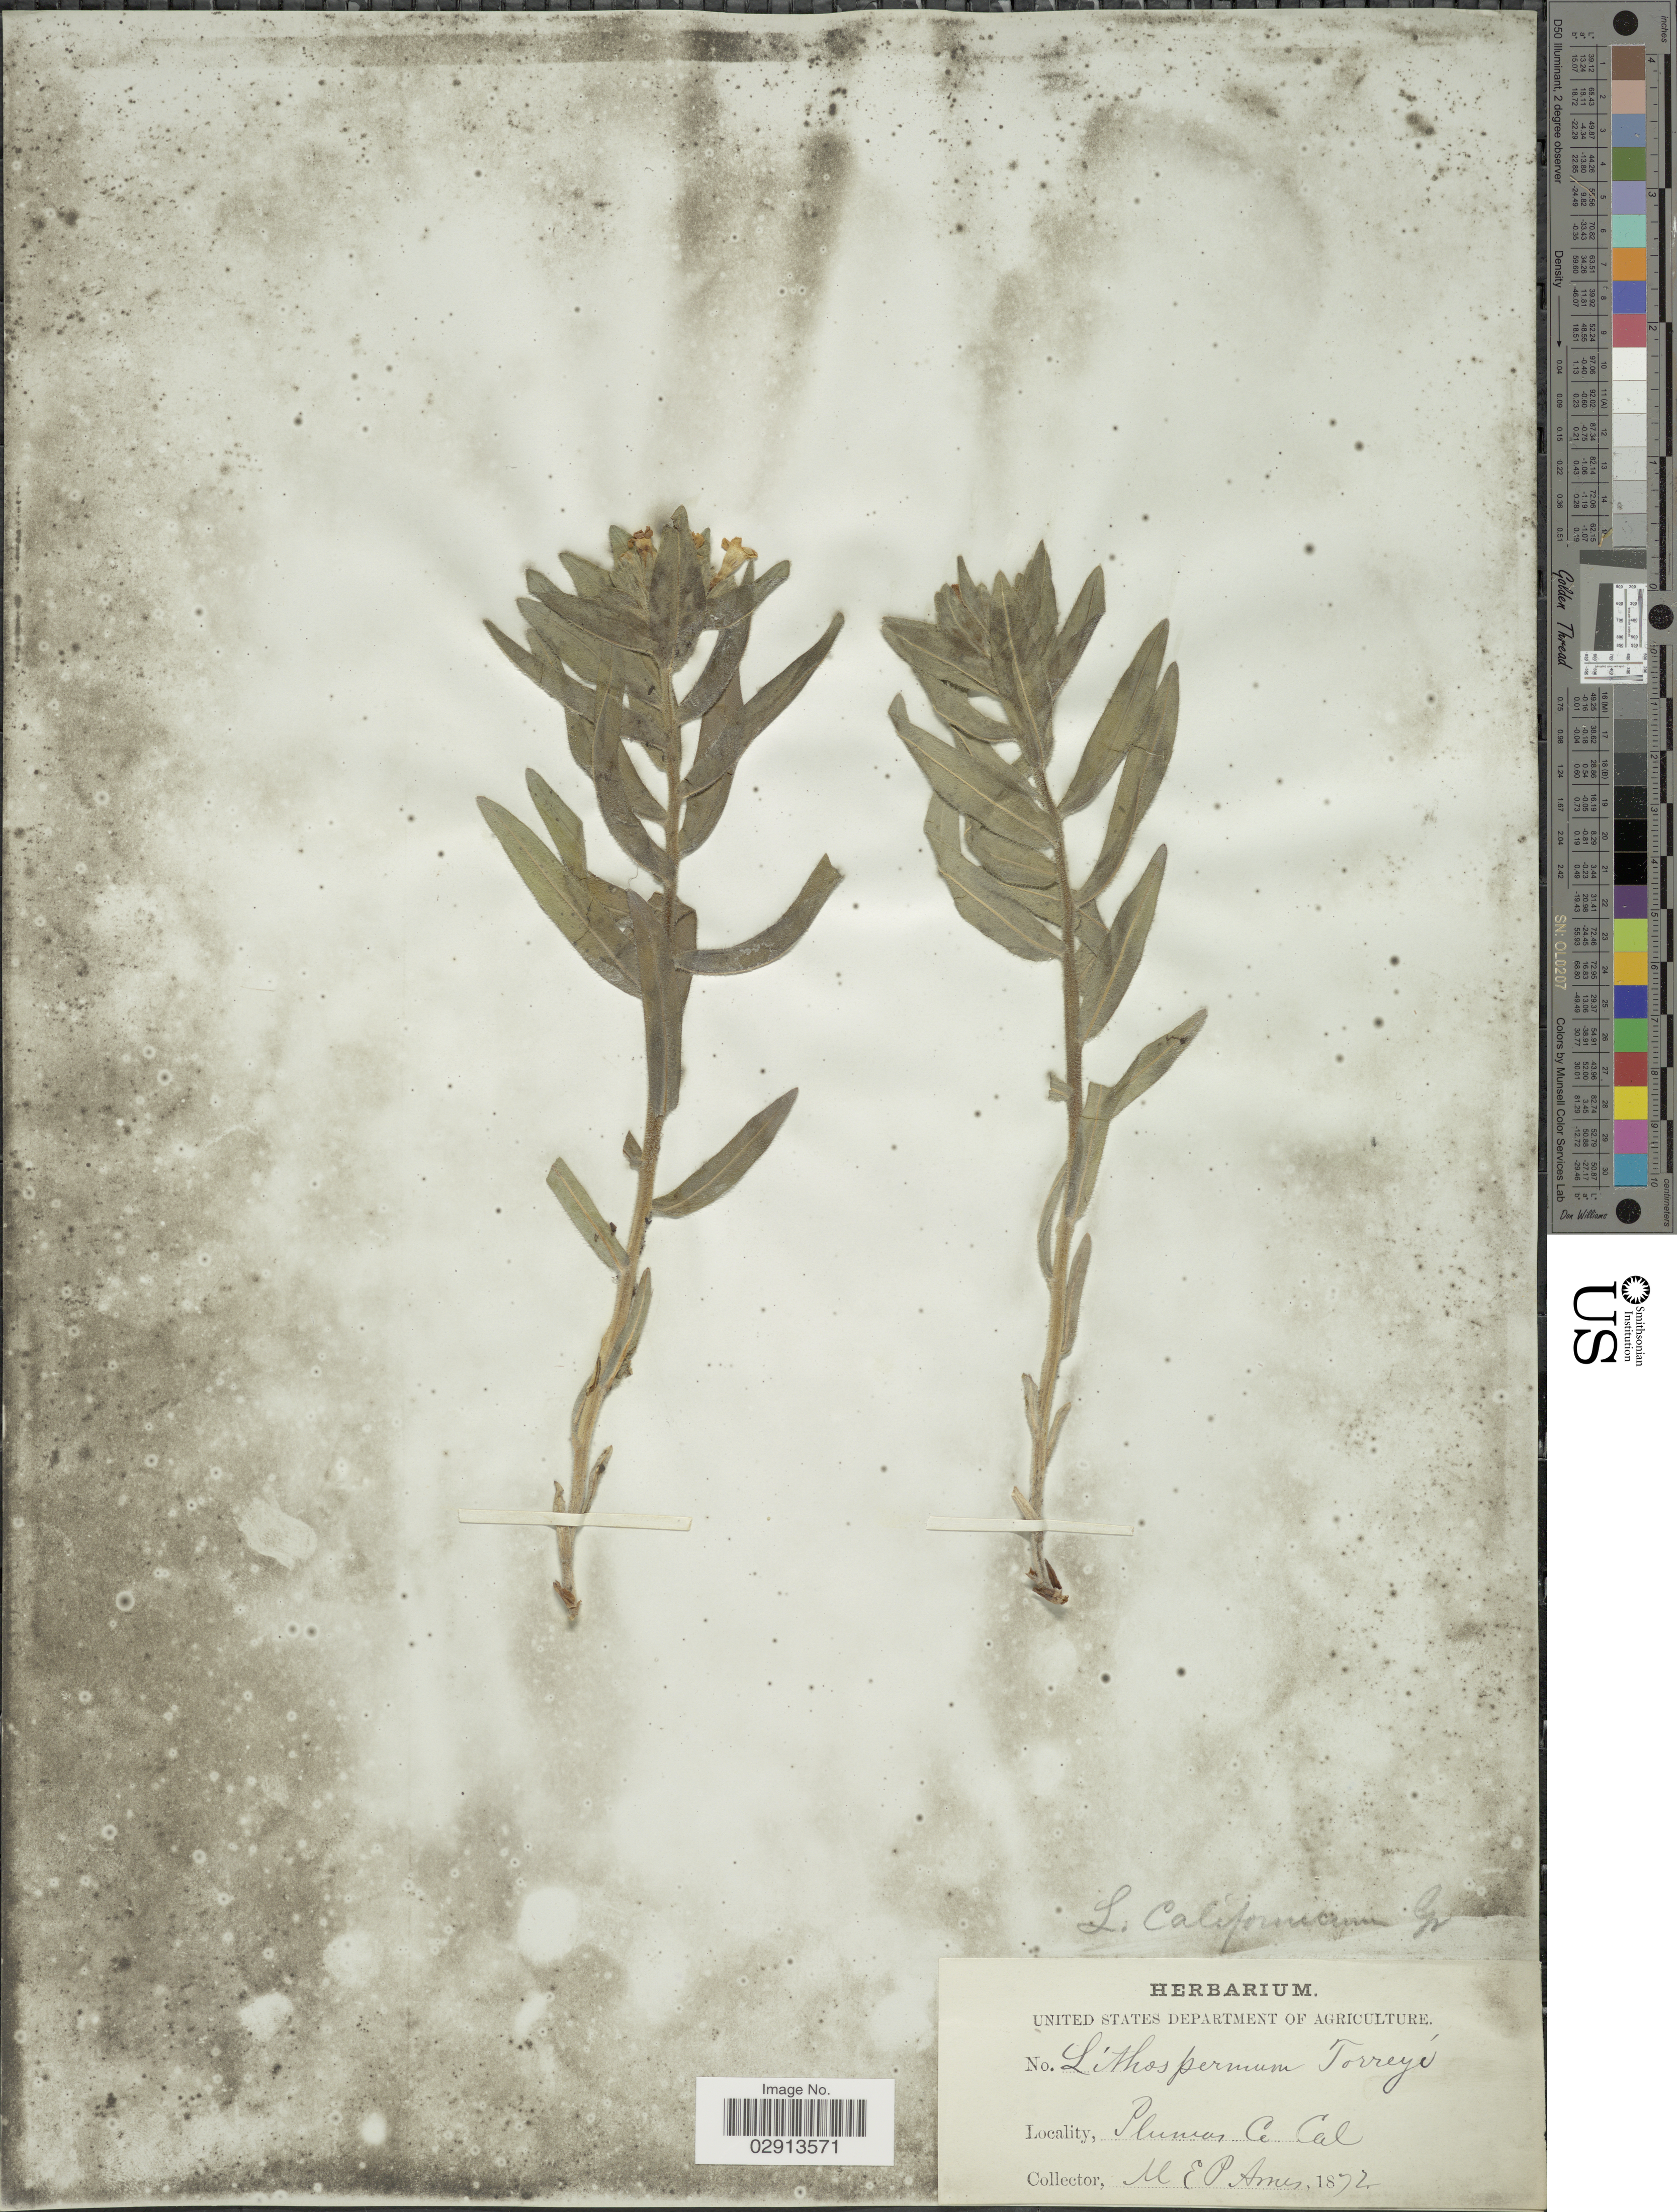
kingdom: Plantae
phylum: Tracheophyta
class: Magnoliopsida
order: Boraginales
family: Boraginaceae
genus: Lithospermum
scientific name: Lithospermum californicum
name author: A. Gray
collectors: M. E. P. Ames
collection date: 1872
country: United States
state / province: California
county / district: Plumas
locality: Plumas Co.